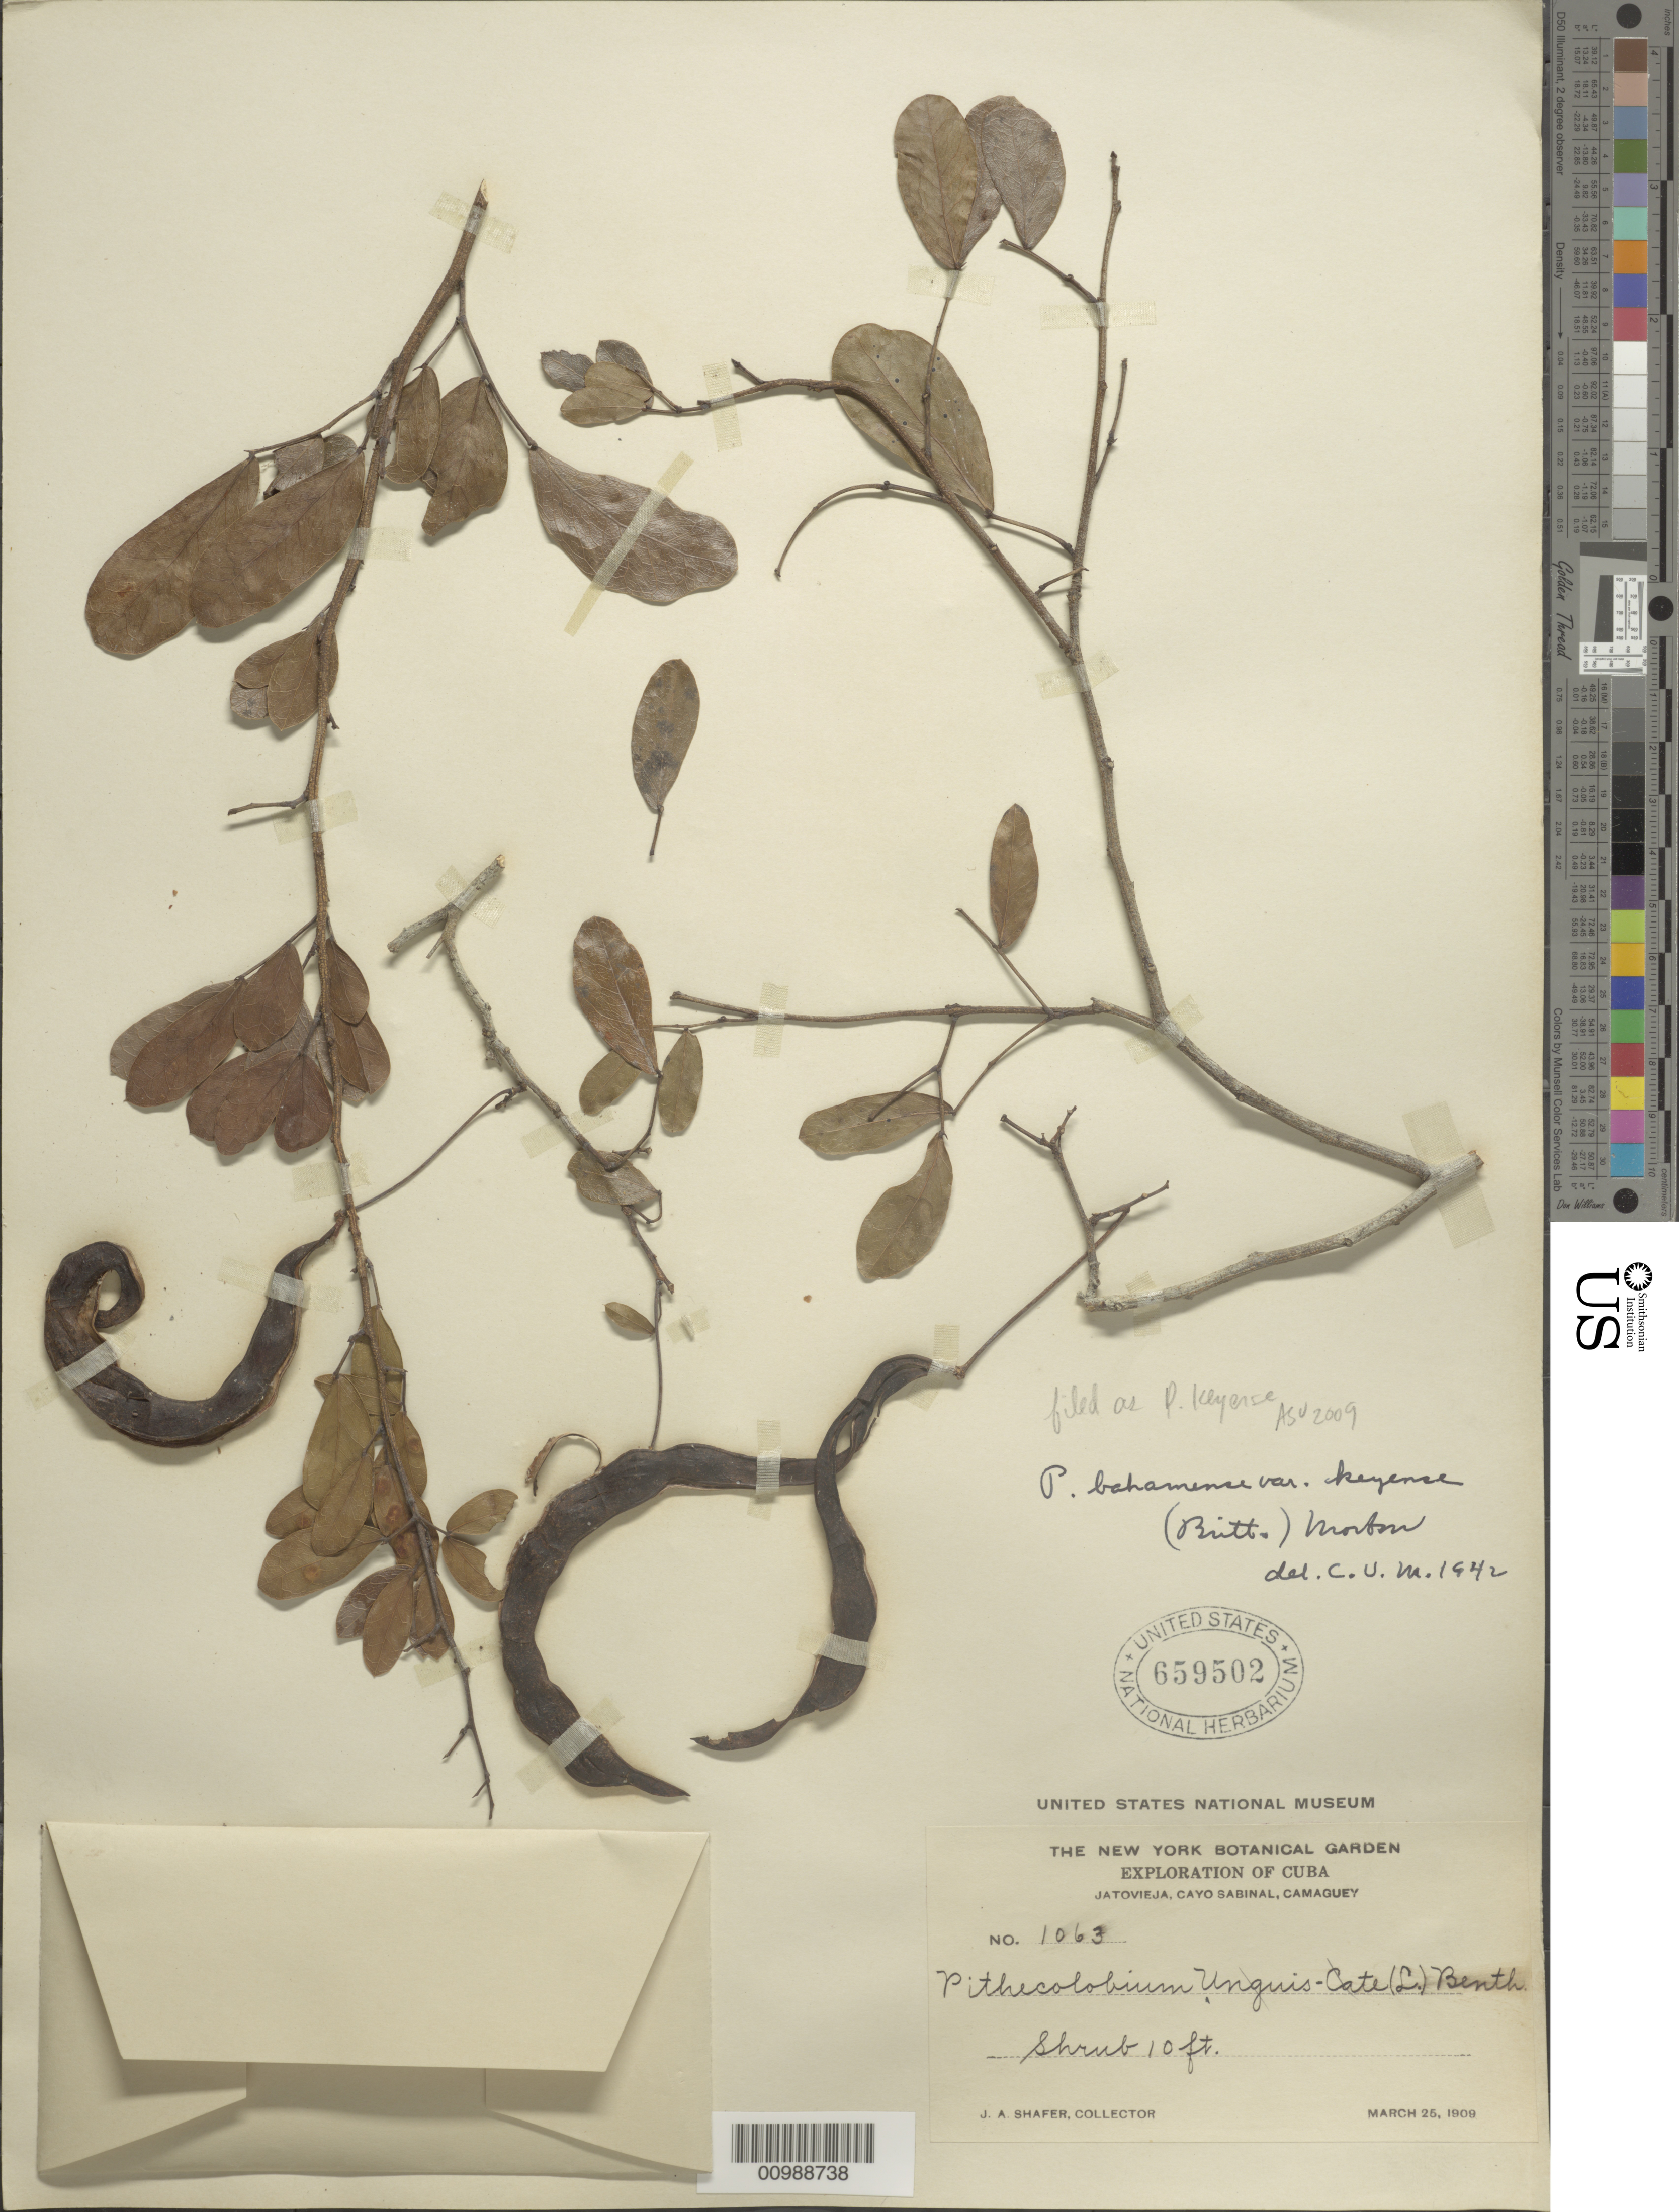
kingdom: Plantae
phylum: Tracheophyta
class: Magnoliopsida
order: Fabales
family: Fabaceae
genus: Pithecellobium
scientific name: Pithecellobium keyense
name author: Britton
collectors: J. A. Shafer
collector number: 1063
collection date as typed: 25 Mar 1909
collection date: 1909-03-25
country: Cuba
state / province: Camagüey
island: Cuba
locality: Cayo Sabinal; Jatovieja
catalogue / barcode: US 659502